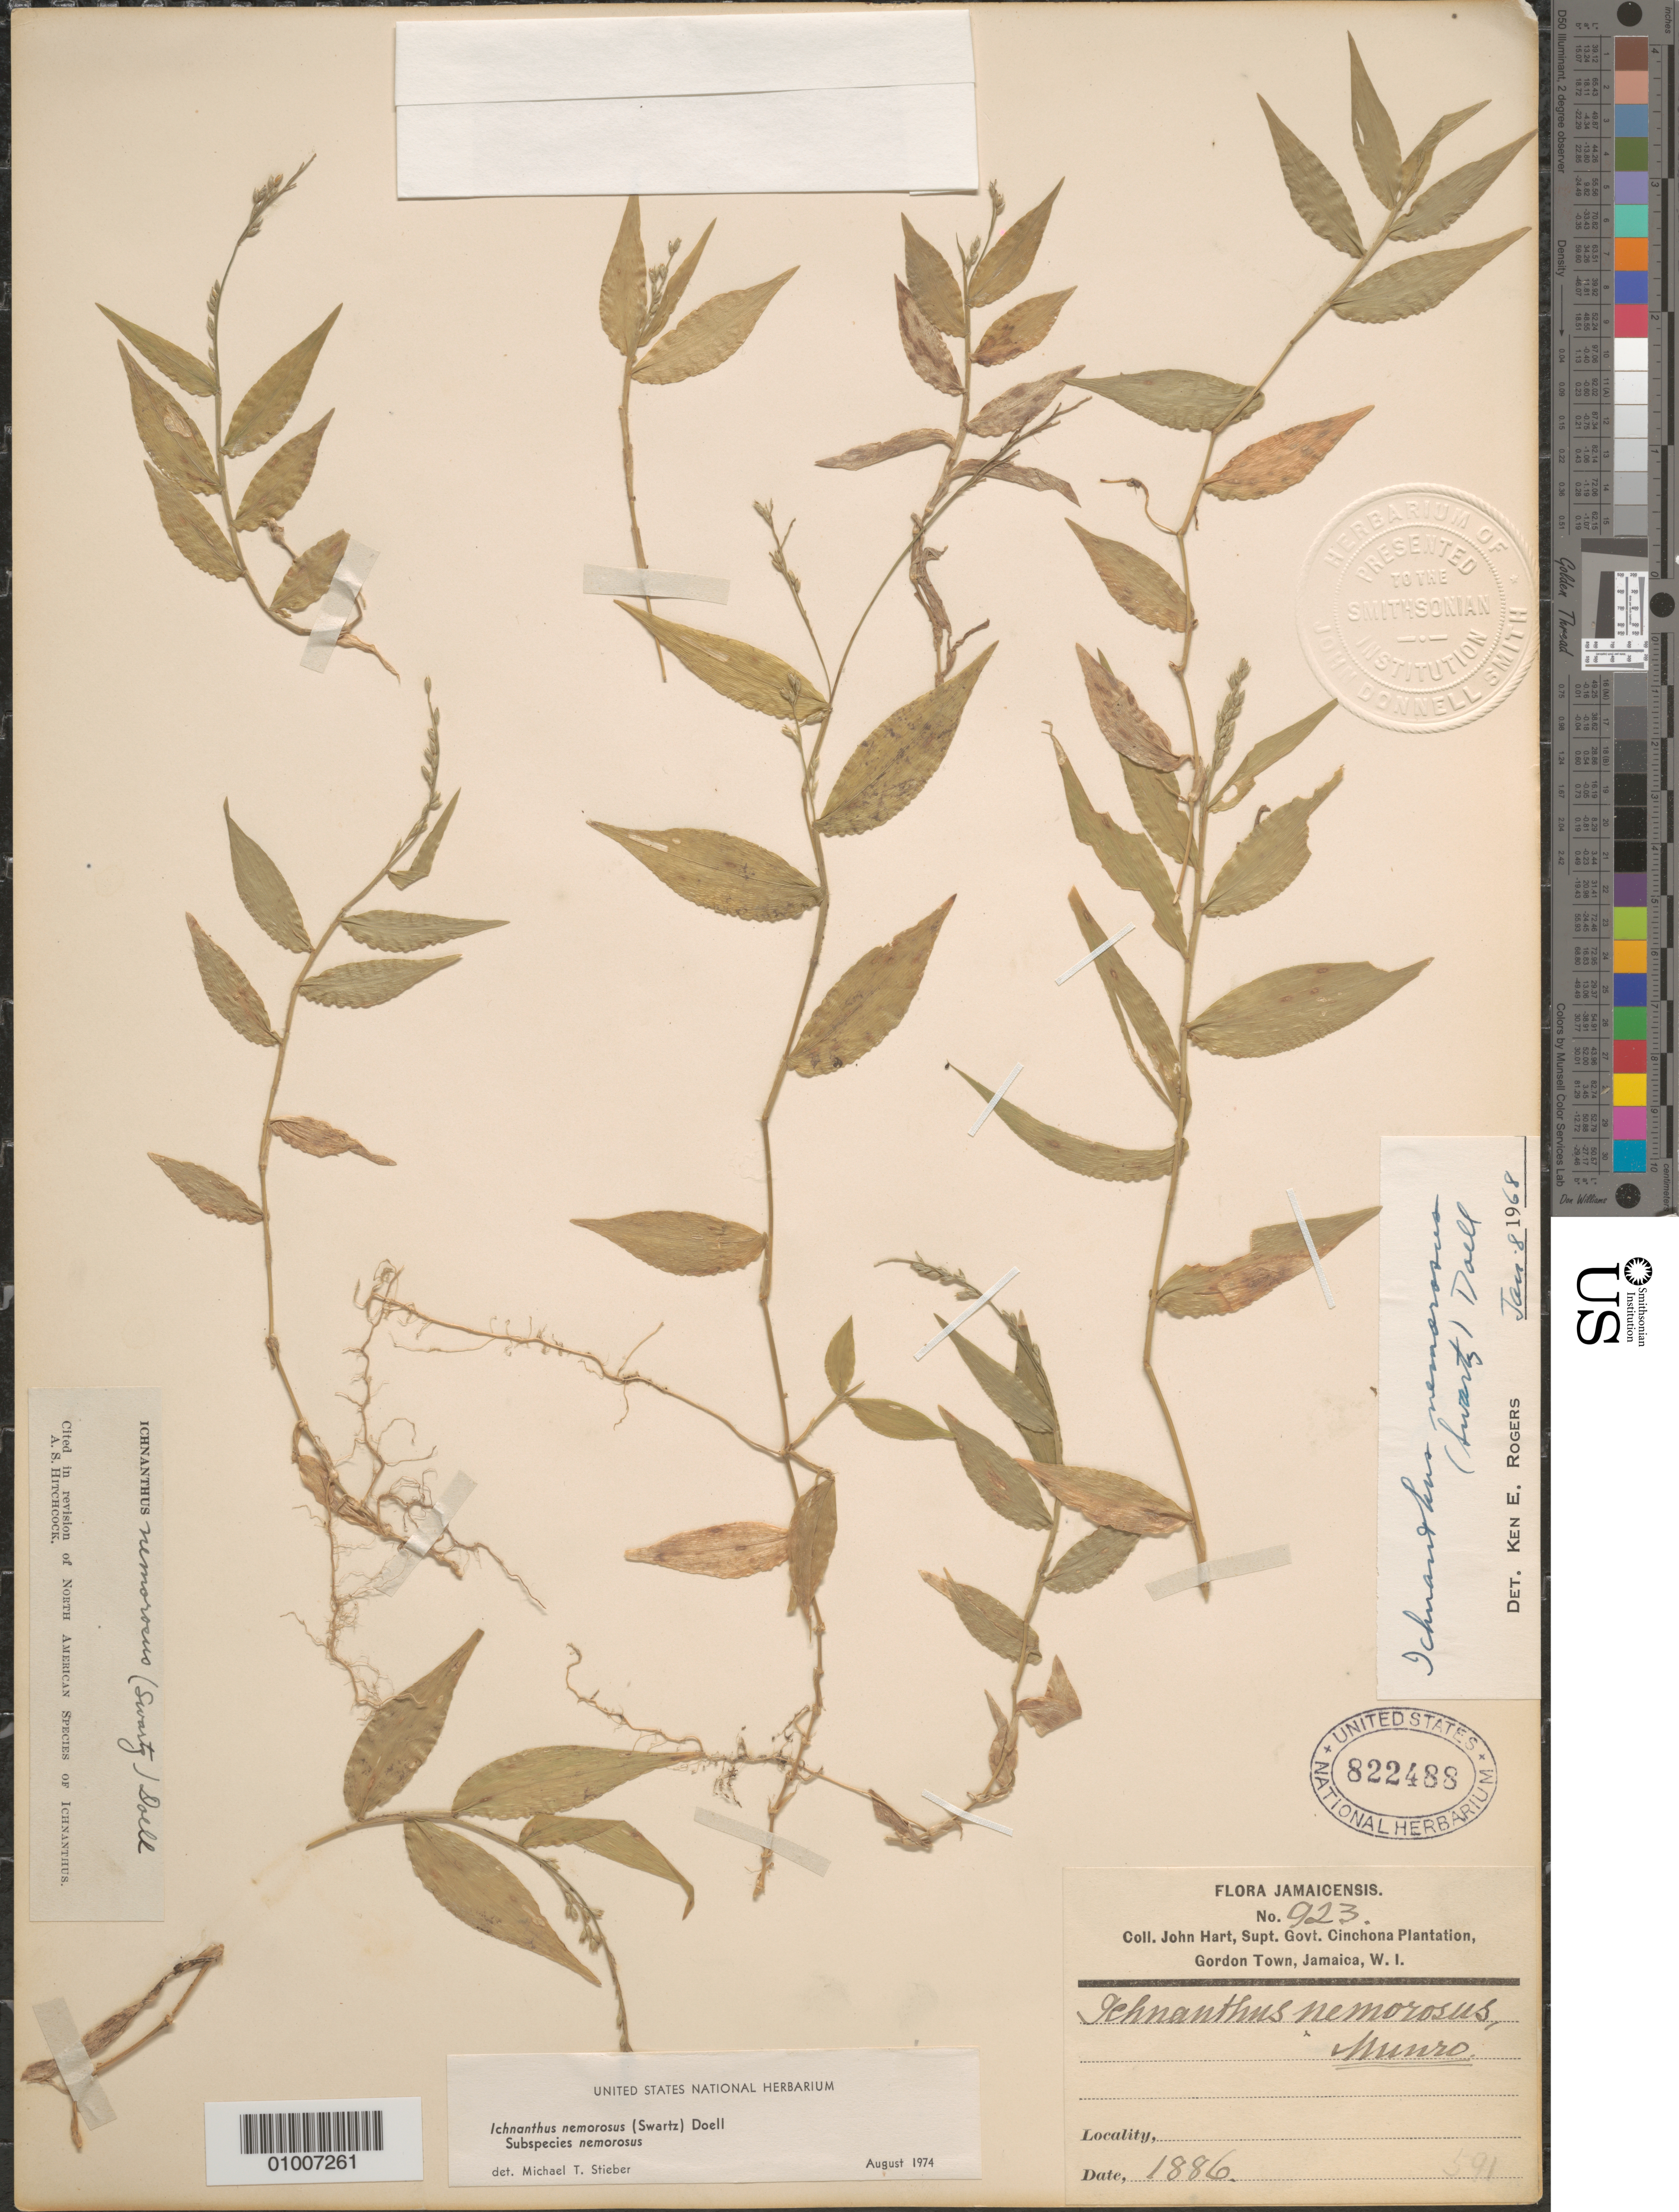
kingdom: Plantae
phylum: Tracheophyta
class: Liliopsida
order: Poales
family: Poaceae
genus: Ichnanthus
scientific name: Ichnanthus nemorosus var. nemorosus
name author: (Sw.) Döll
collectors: J. Hart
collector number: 923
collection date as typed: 1886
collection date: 1886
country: Jamaica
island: Jamaica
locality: Gordon Town, Supt. Govt. Cinchona Plantation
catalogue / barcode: US 822488